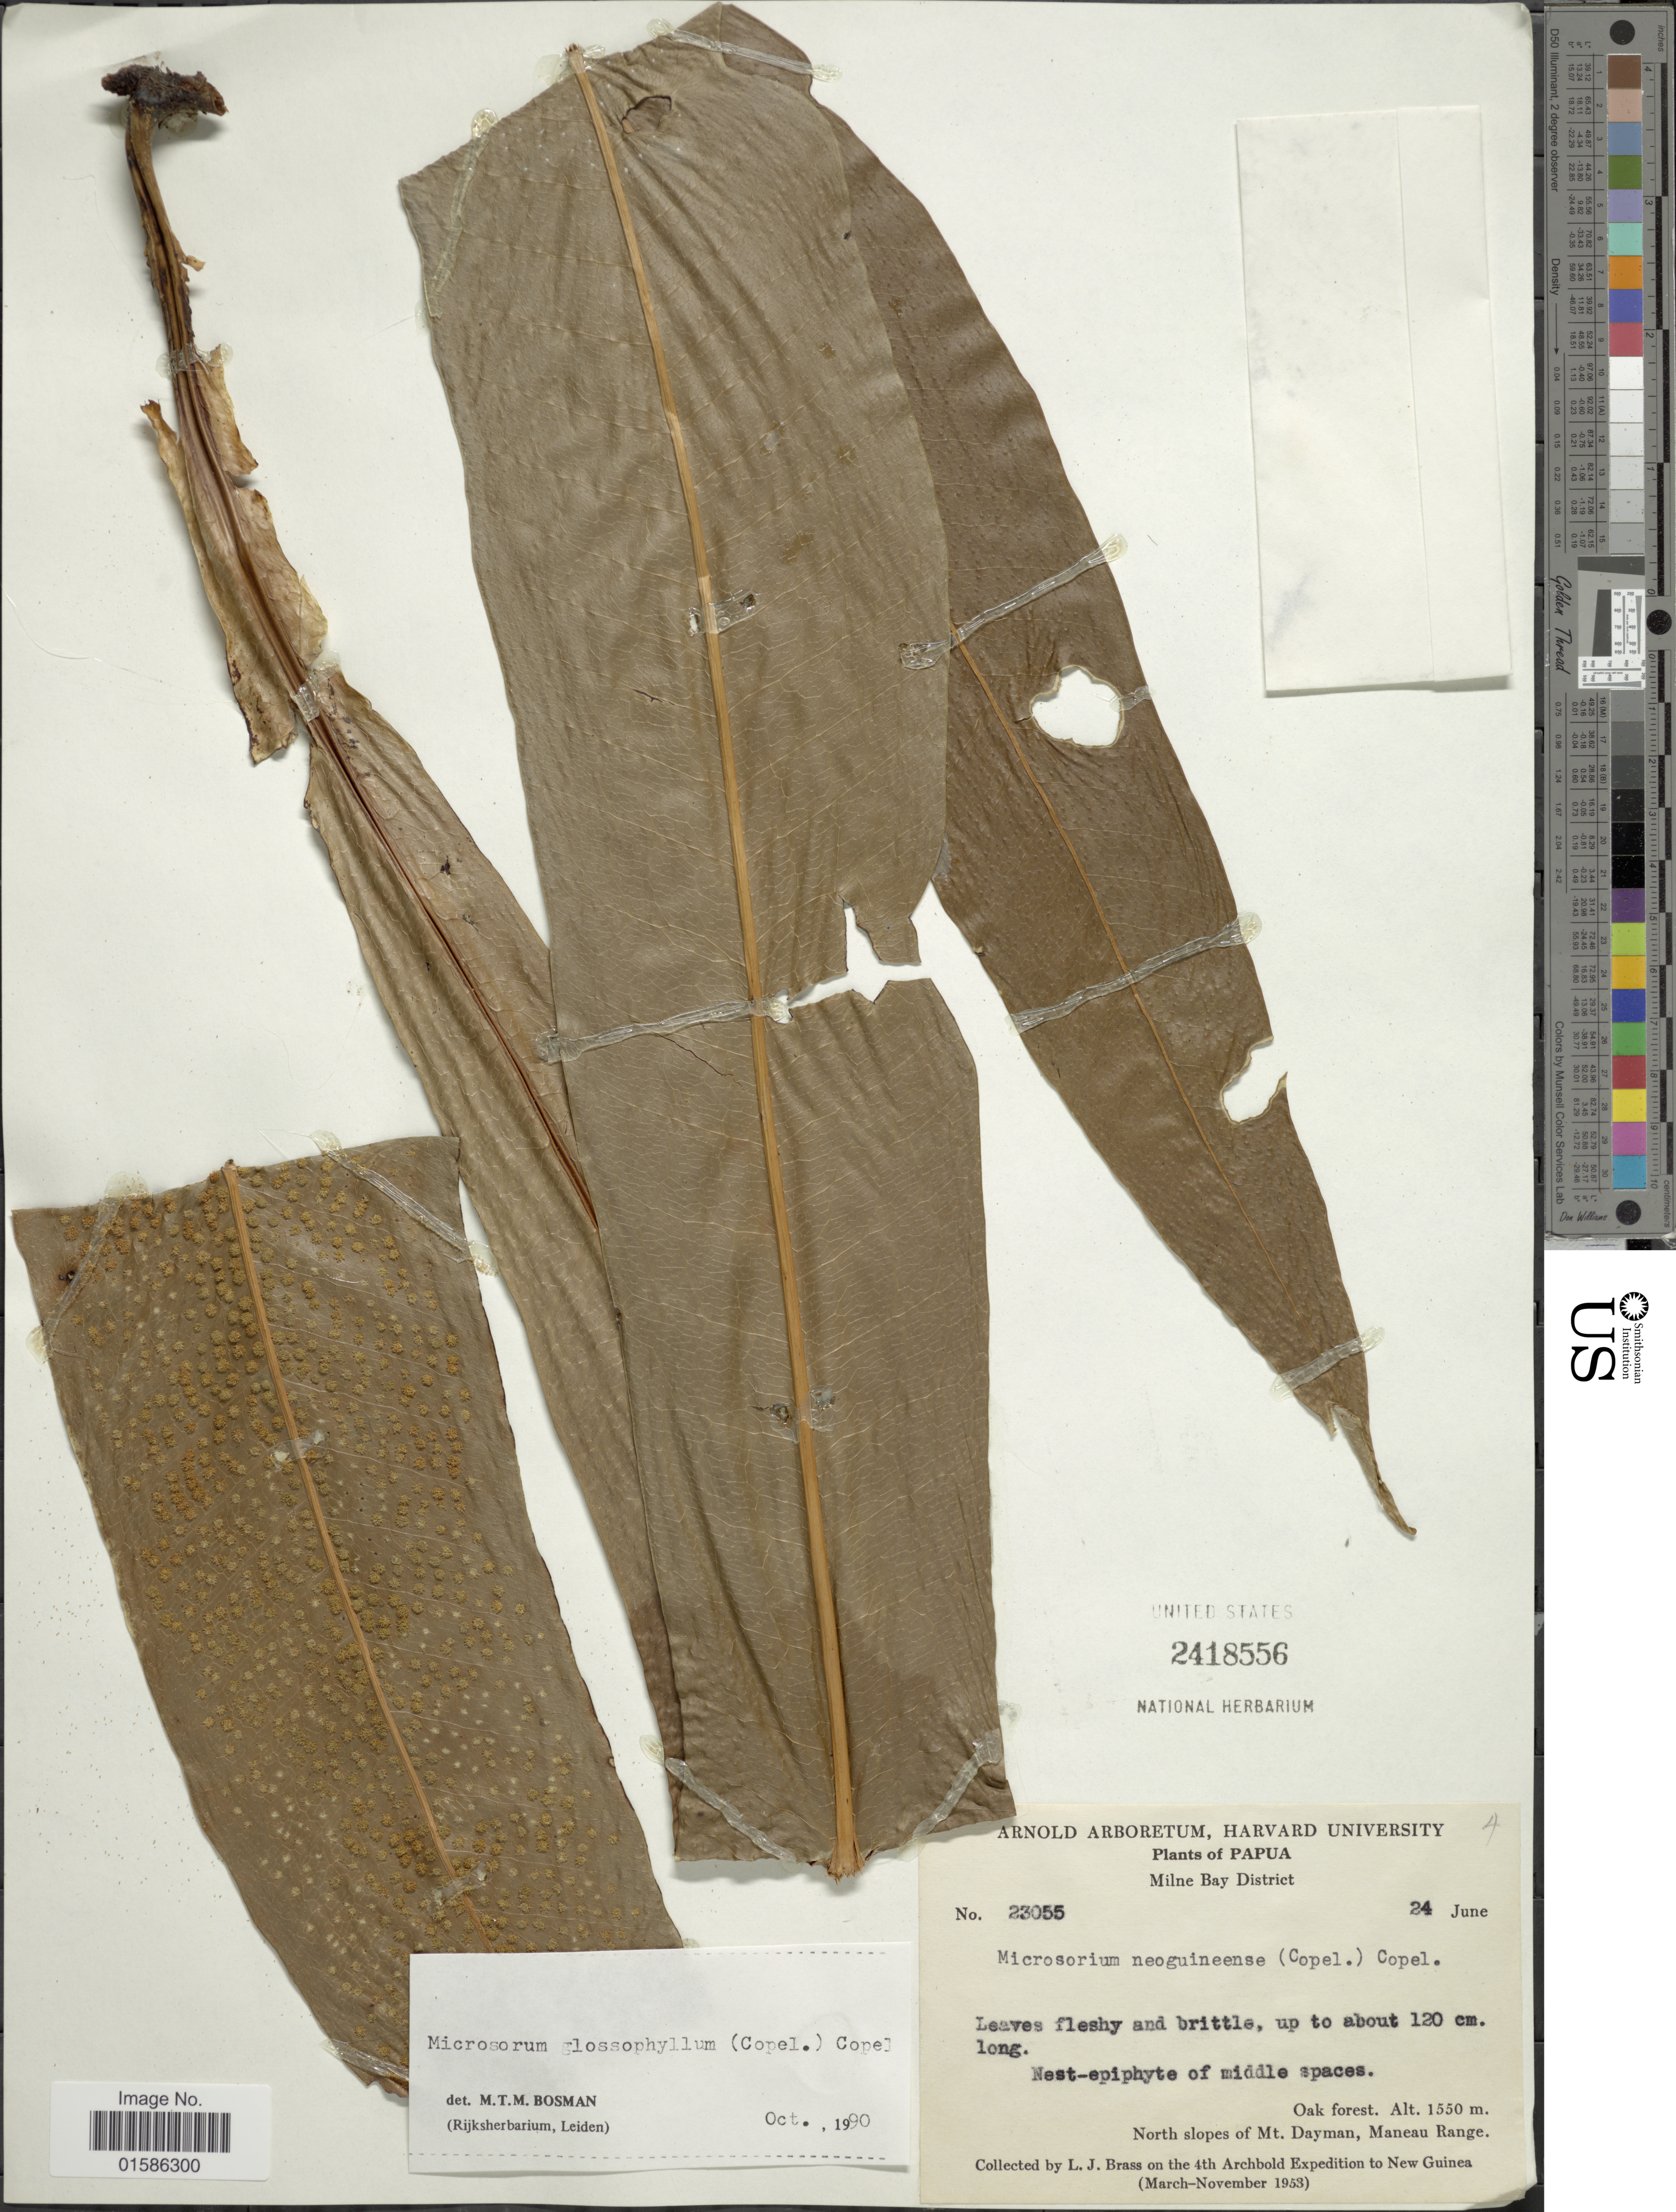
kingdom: Plantae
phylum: Tracheophyta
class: Polypodiopsida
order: Polypodiales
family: Polypodiaceae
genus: Microsorum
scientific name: Microsorum glossophyllum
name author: (Copel.) Copel.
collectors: L. J. Brass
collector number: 23055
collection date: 1953-06-24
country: Papua New Guinea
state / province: Milne Bay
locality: Milne Bay District, Oak forest, North slopes of Mt. Dayman, Maneau Range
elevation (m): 1550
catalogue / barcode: US 2418556